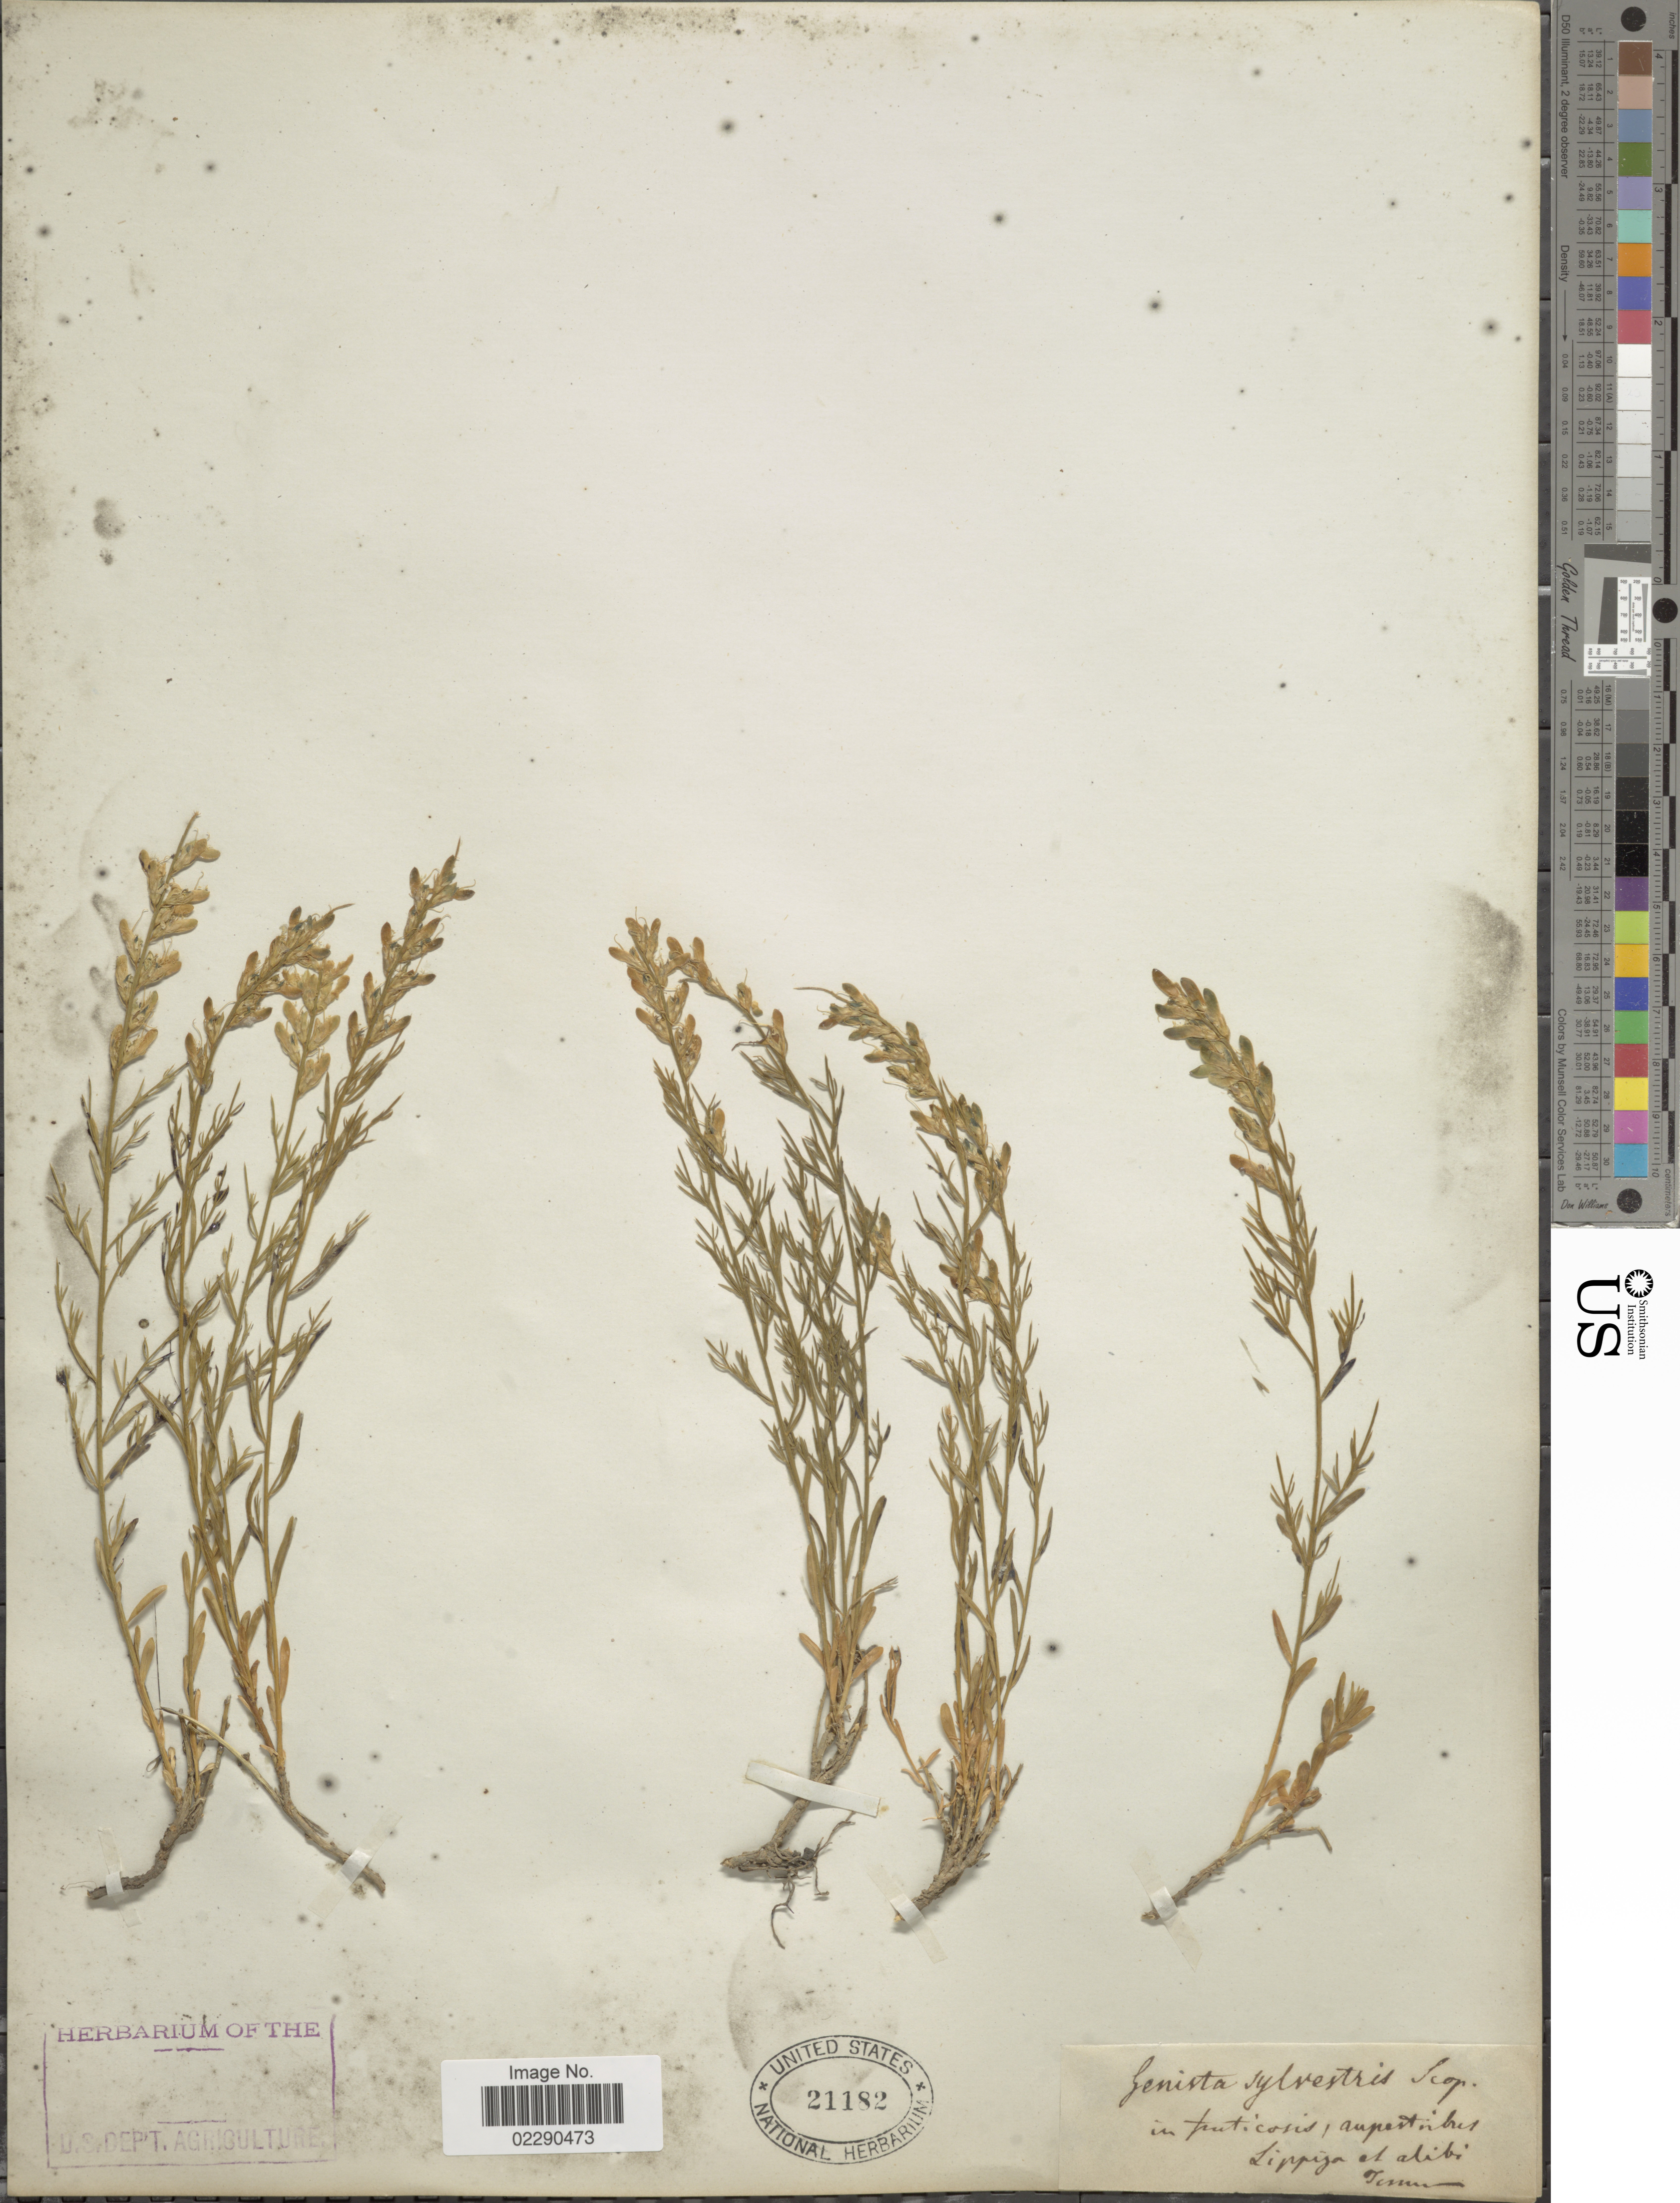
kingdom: Plantae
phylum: Tracheophyta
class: Magnoliopsida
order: Fabales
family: Fabaceae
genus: Genista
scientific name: Genista sylvestris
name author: Scop.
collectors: Tommasini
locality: Lippiza et alibi [interpreted]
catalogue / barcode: US 21182